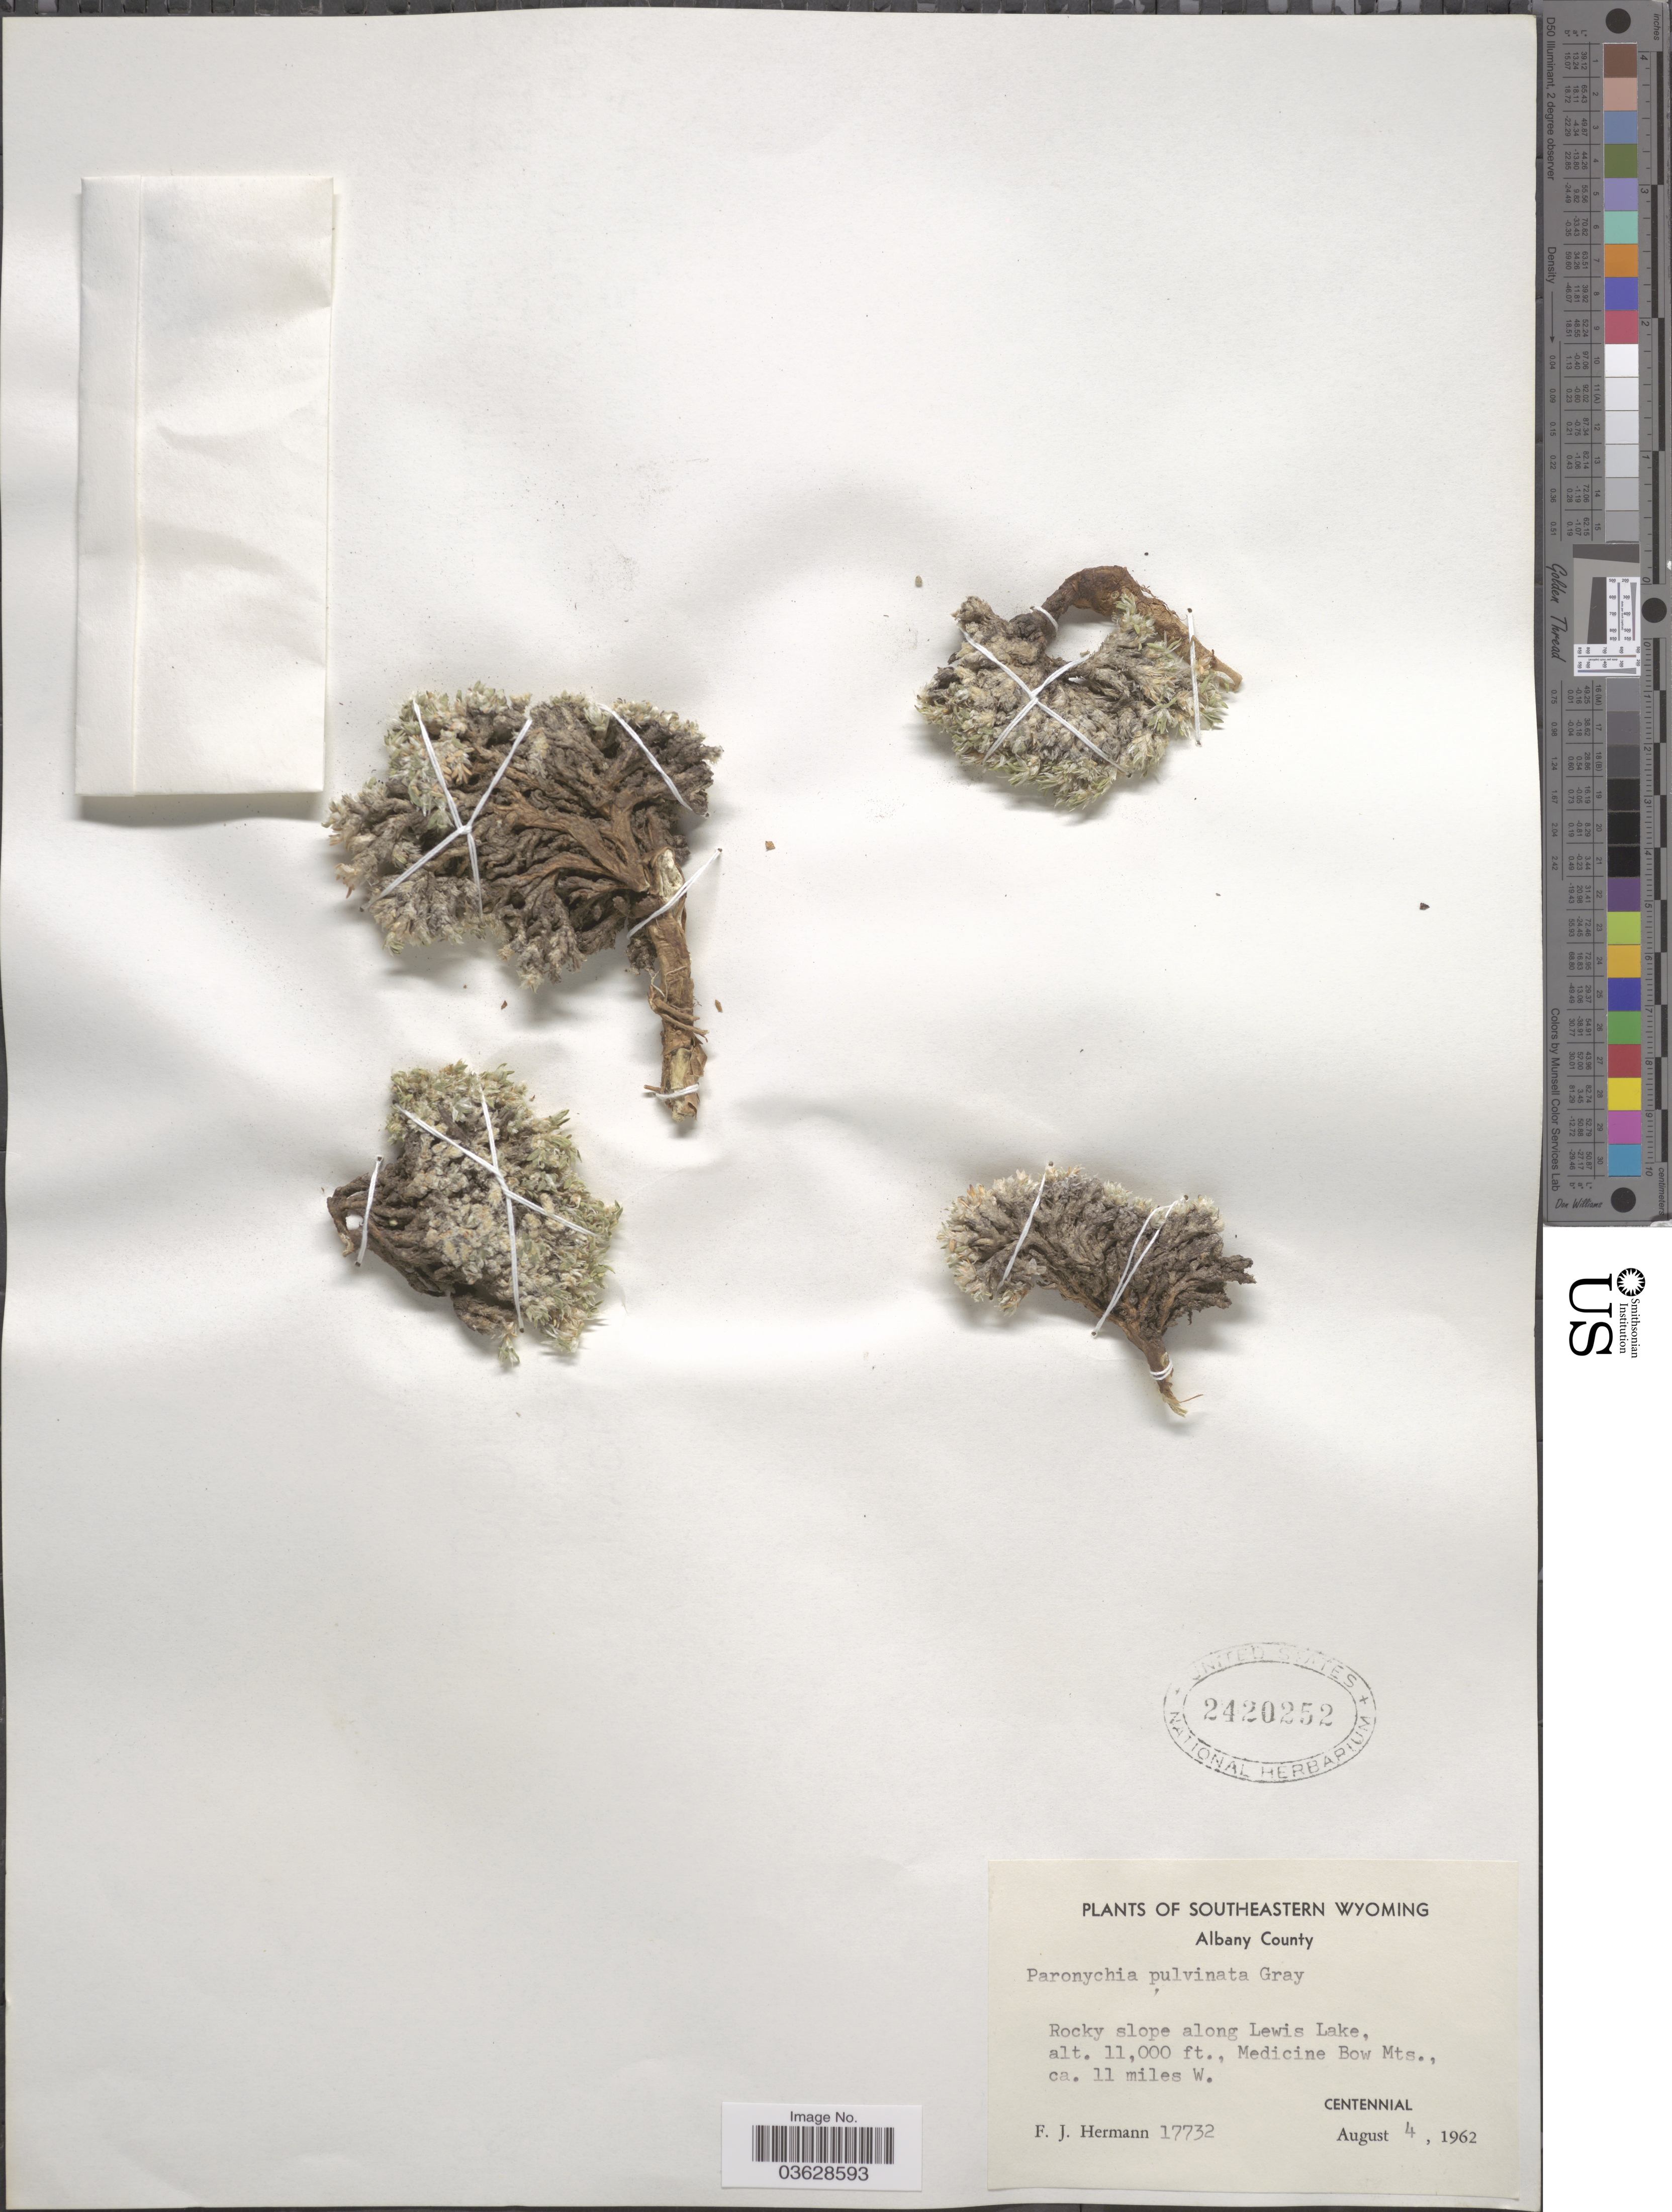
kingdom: Plantae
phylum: Tracheophyta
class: Magnoliopsida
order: Caryophyllales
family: Caryophyllaceae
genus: Paronychia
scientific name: Paronychia pulvinata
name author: A. Gray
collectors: F. J. Hermann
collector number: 17732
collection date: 1962-08-04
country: United States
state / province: Wyoming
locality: Southeastern Wyoming. Albany County. Rocky slope along Lewis Lake, Medicine Bow Mts., ca. 11 miles W. Centennial.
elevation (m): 3353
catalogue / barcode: US 2420252